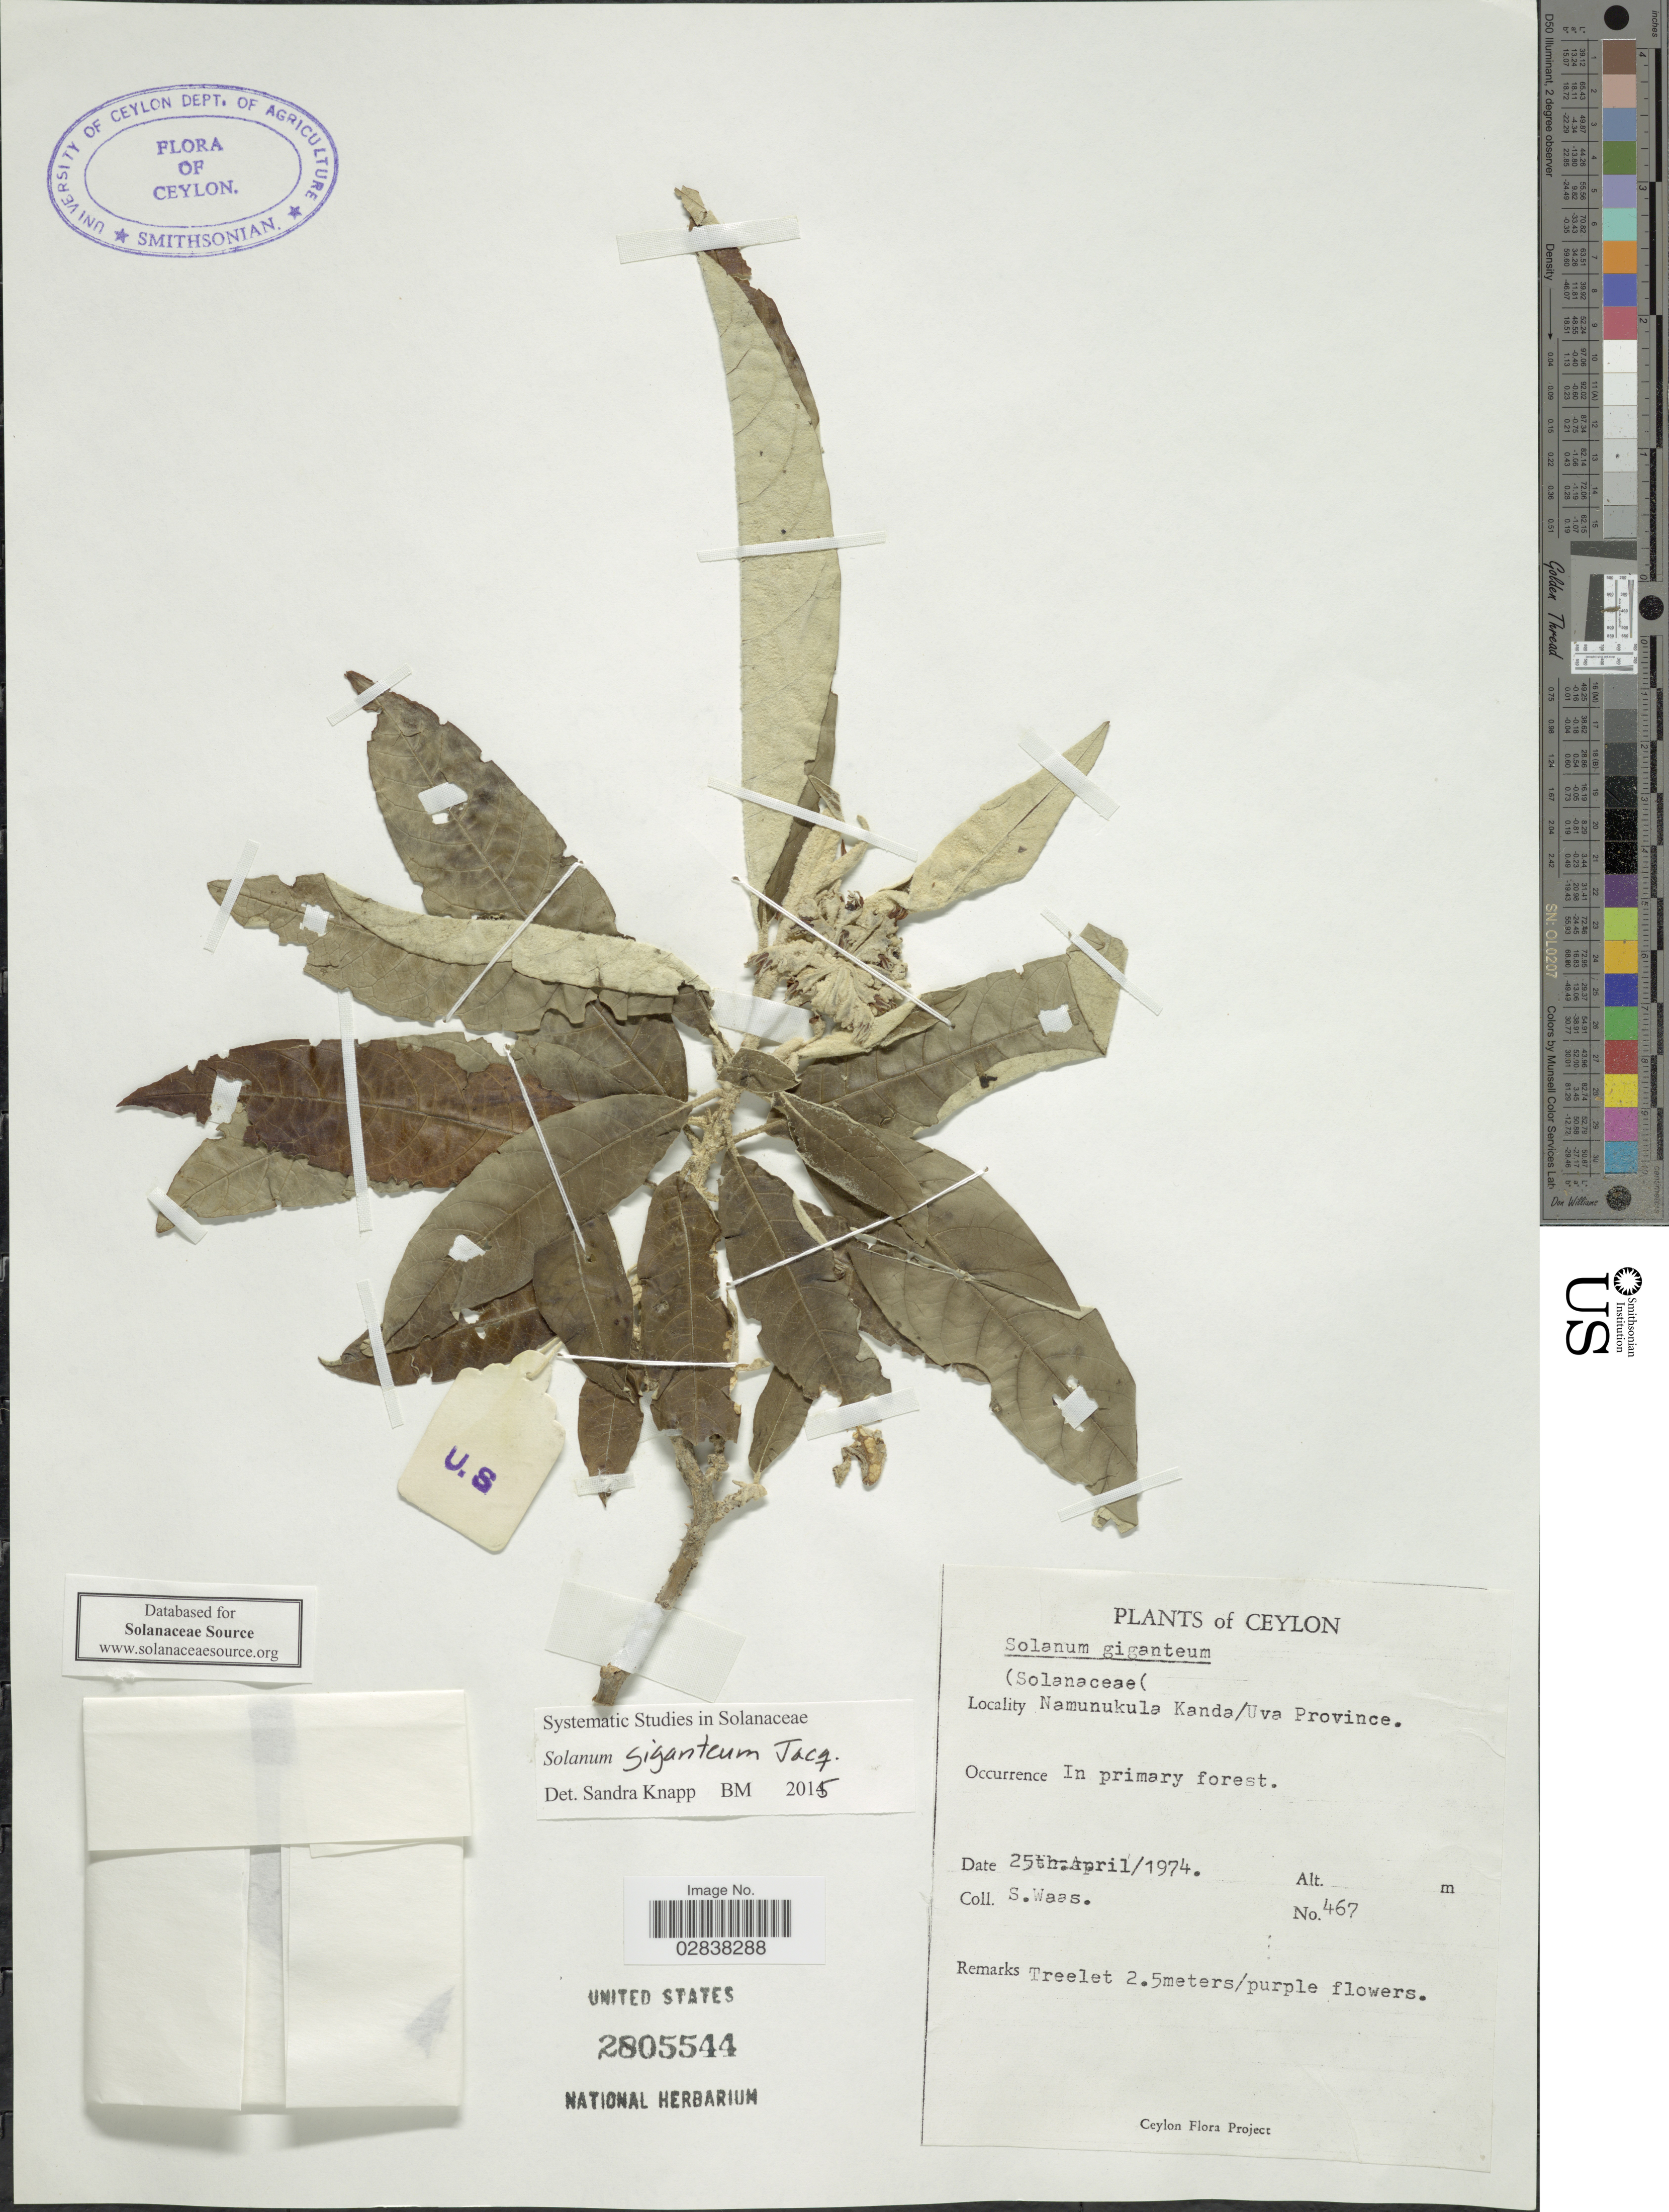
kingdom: Plantae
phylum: Tracheophyta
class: Magnoliopsida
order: Solanales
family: Solanaceae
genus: Solanum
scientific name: Solanum giganteum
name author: Jacq.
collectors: S. Waas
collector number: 467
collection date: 1974-04-25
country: Sri Lanka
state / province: Uva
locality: Ceylon, Namunukula Kanda.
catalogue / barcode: US 2805544